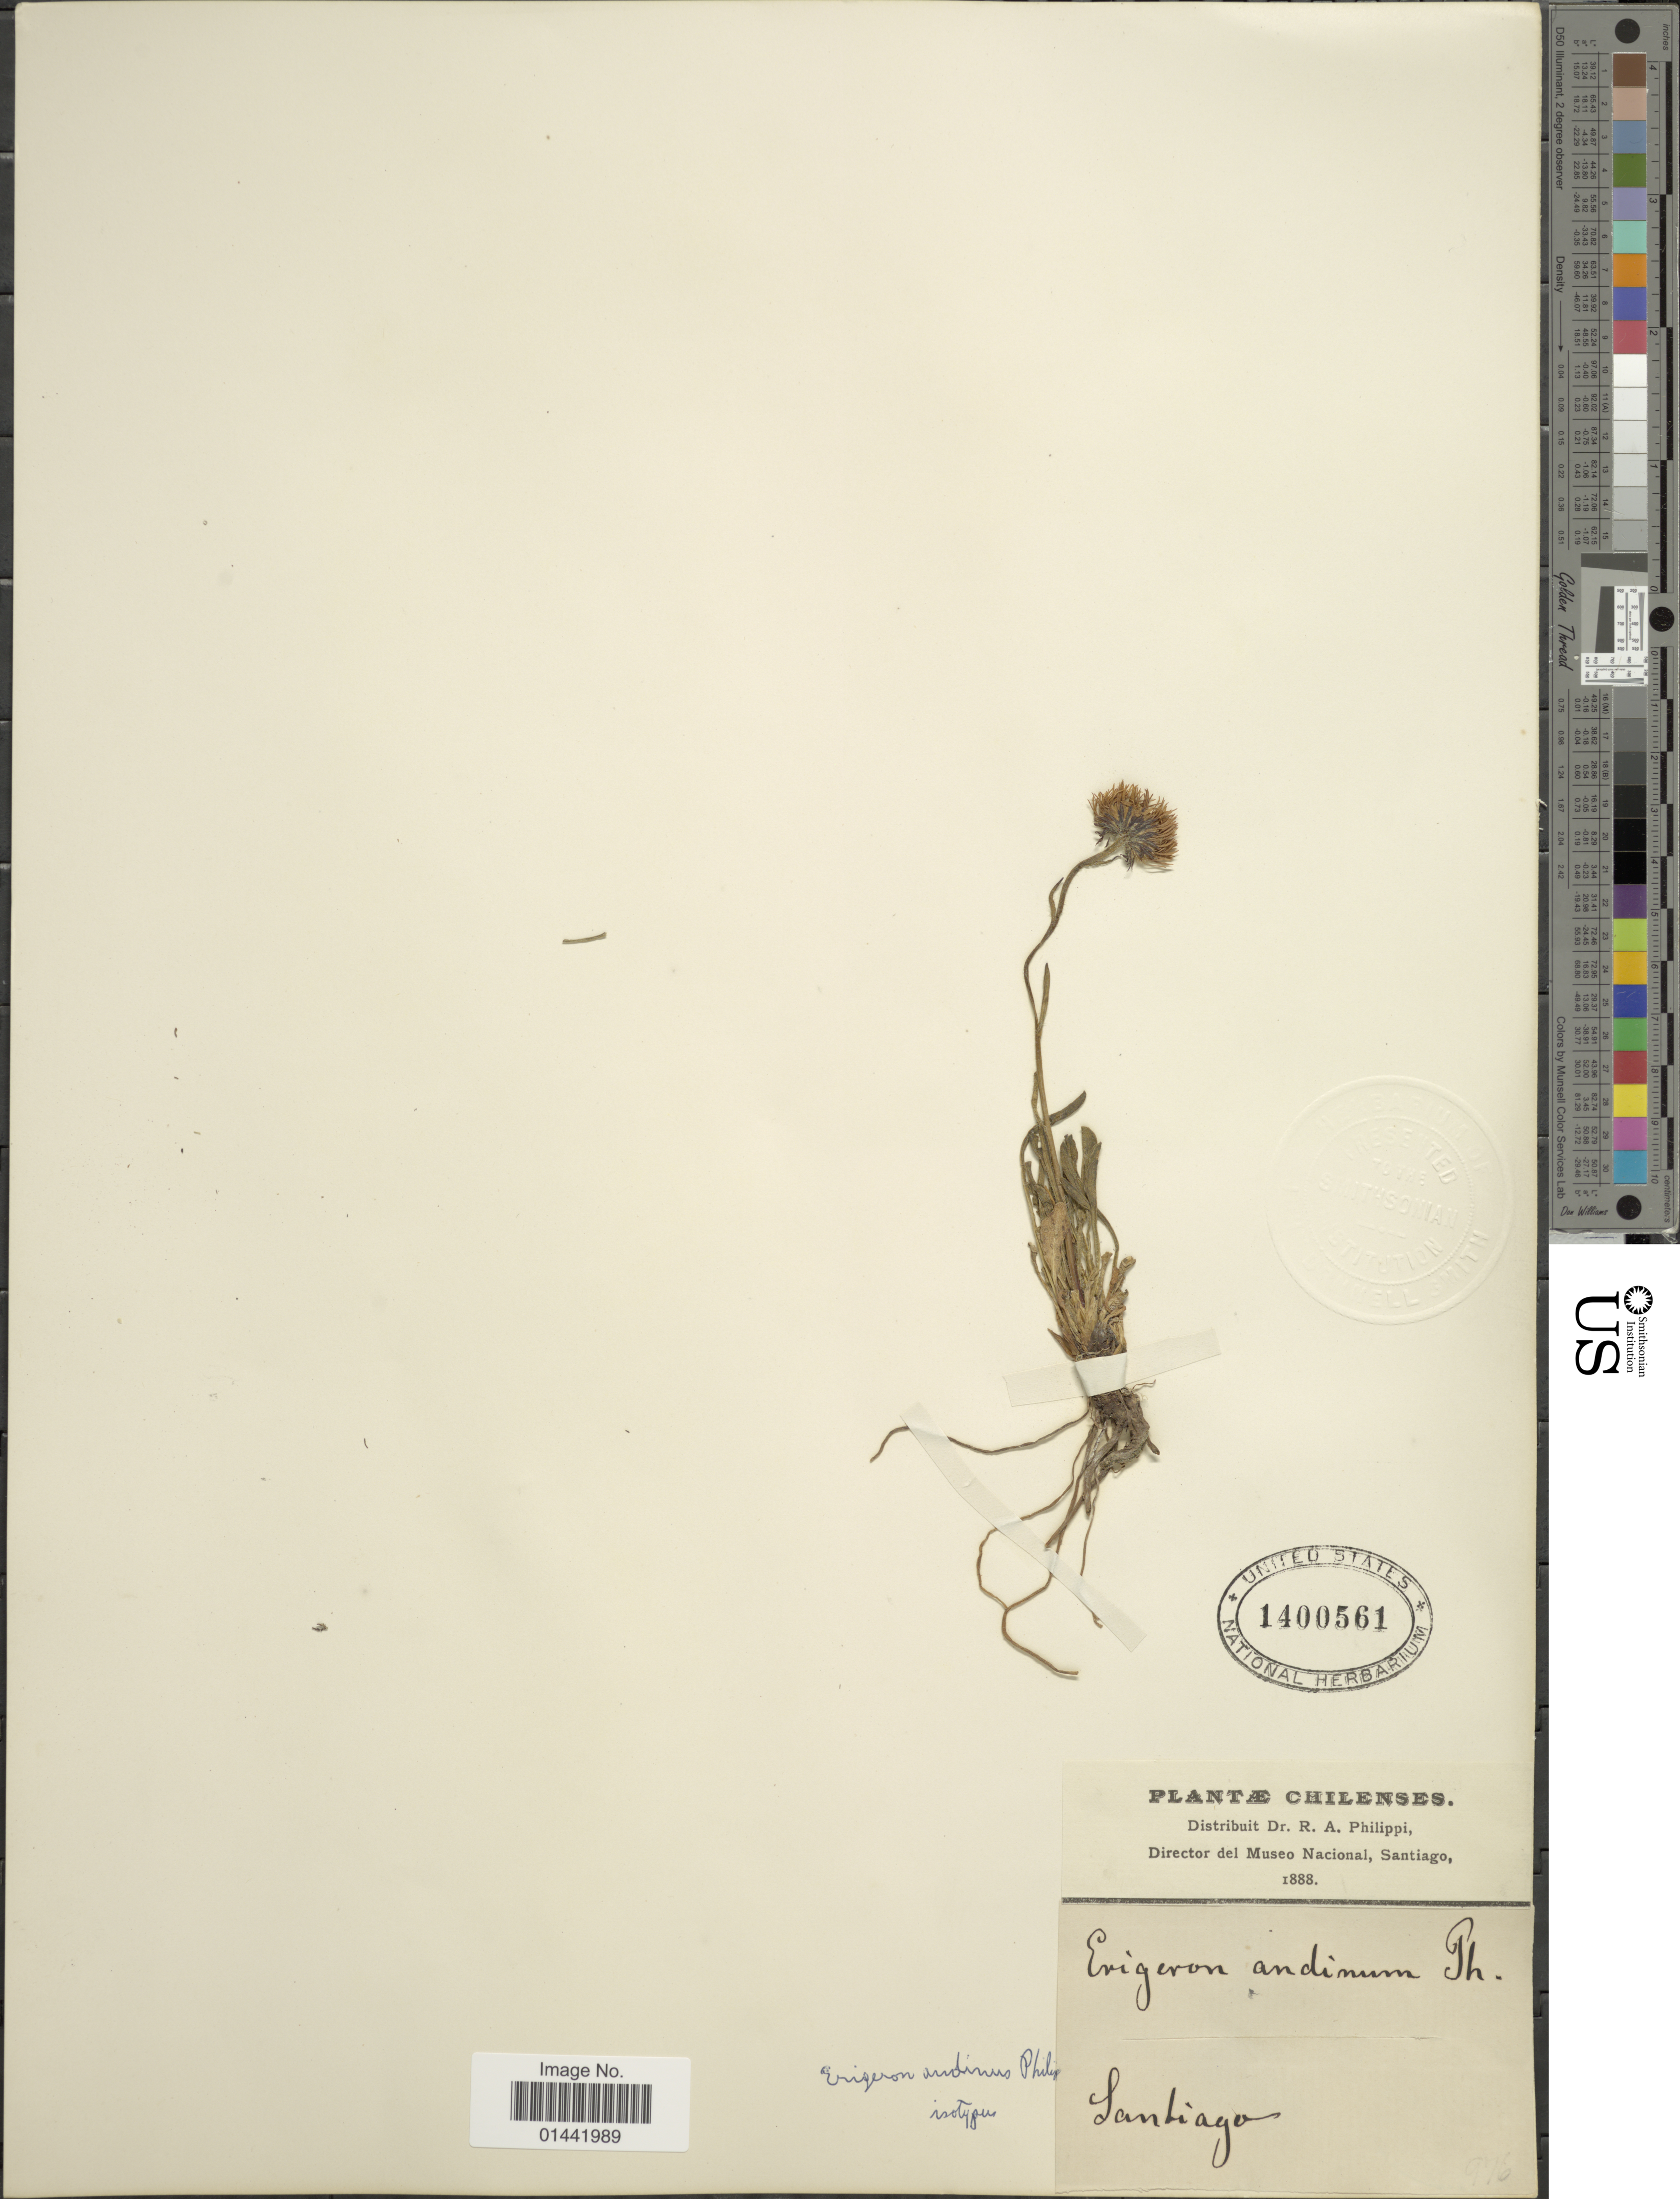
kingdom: Plantae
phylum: Tracheophyta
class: Magnoliopsida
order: Asterales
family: Asteraceae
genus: Erigeron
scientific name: Erigeron andinus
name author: Phil.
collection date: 1888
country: Chile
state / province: Región Metropolitana (RM)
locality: Santiago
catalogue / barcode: US 1400561